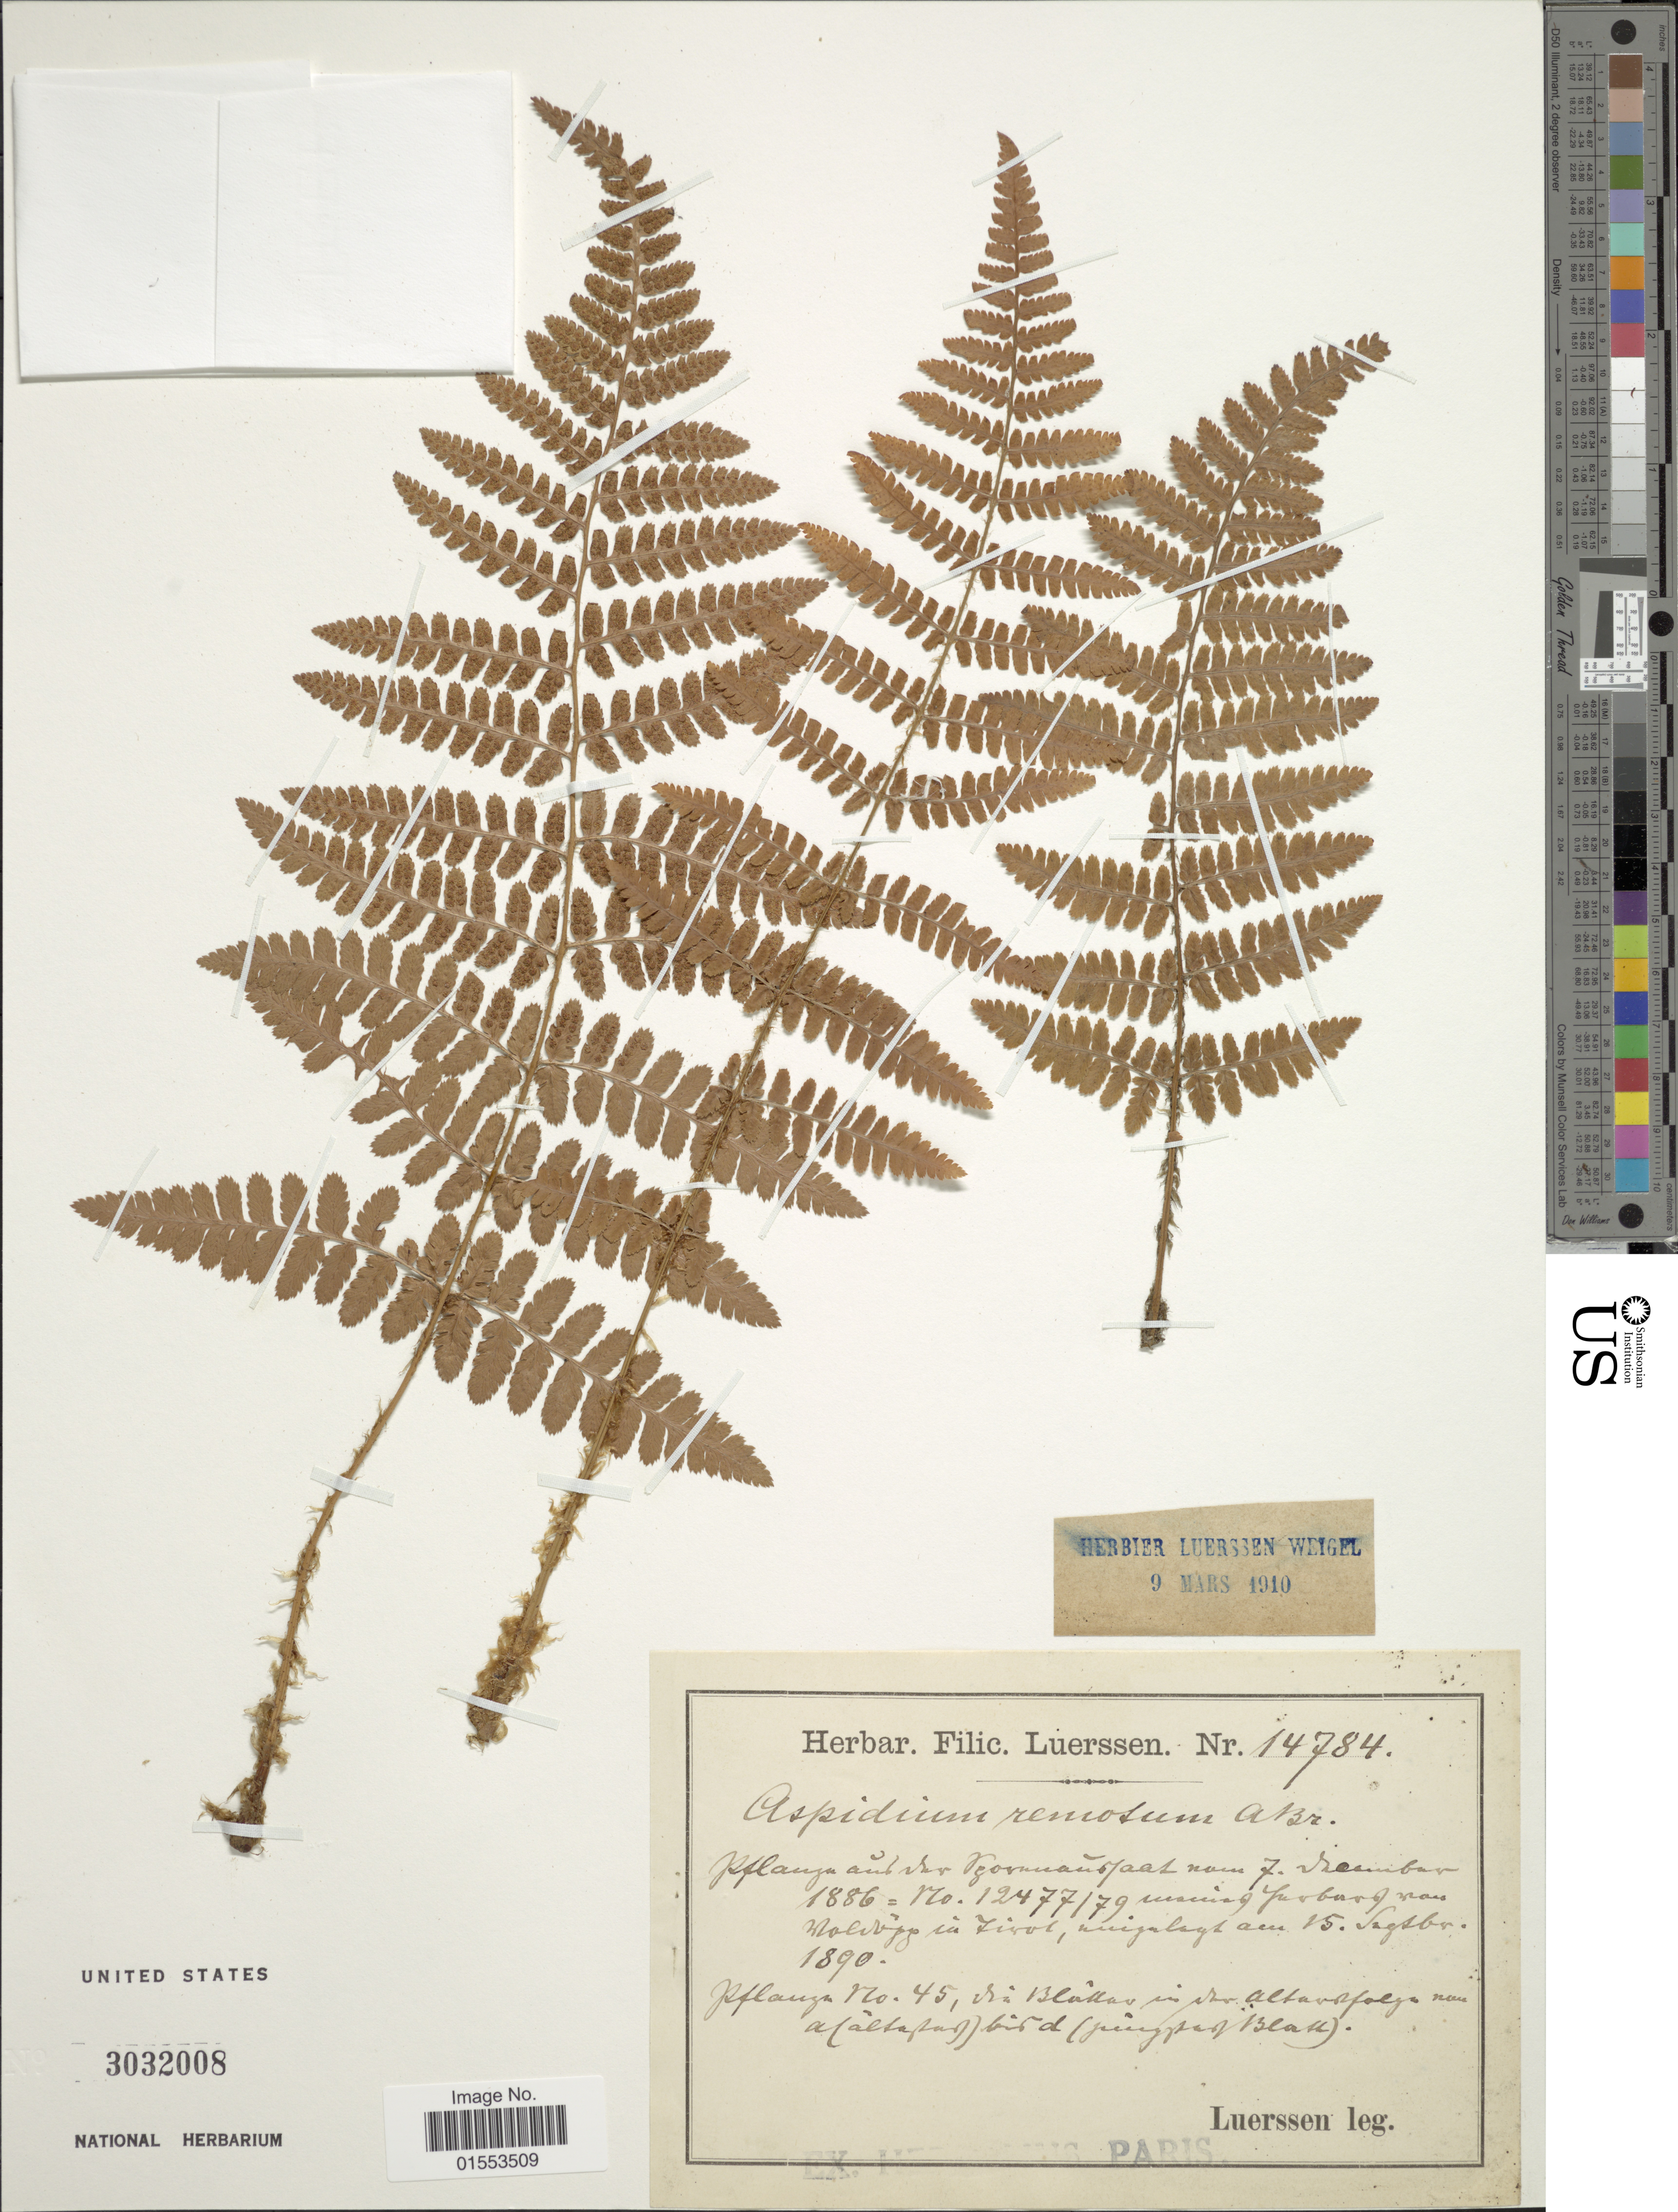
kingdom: Plantae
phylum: Tracheophyta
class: Polypodiopsida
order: Polypodiales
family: Dryopteridaceae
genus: Dryopteris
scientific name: Dryopteris remota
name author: (A. Braun) Hayek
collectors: C. Luerssen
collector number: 14784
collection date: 1886-12-07/1890-09-15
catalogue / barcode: US 3032008